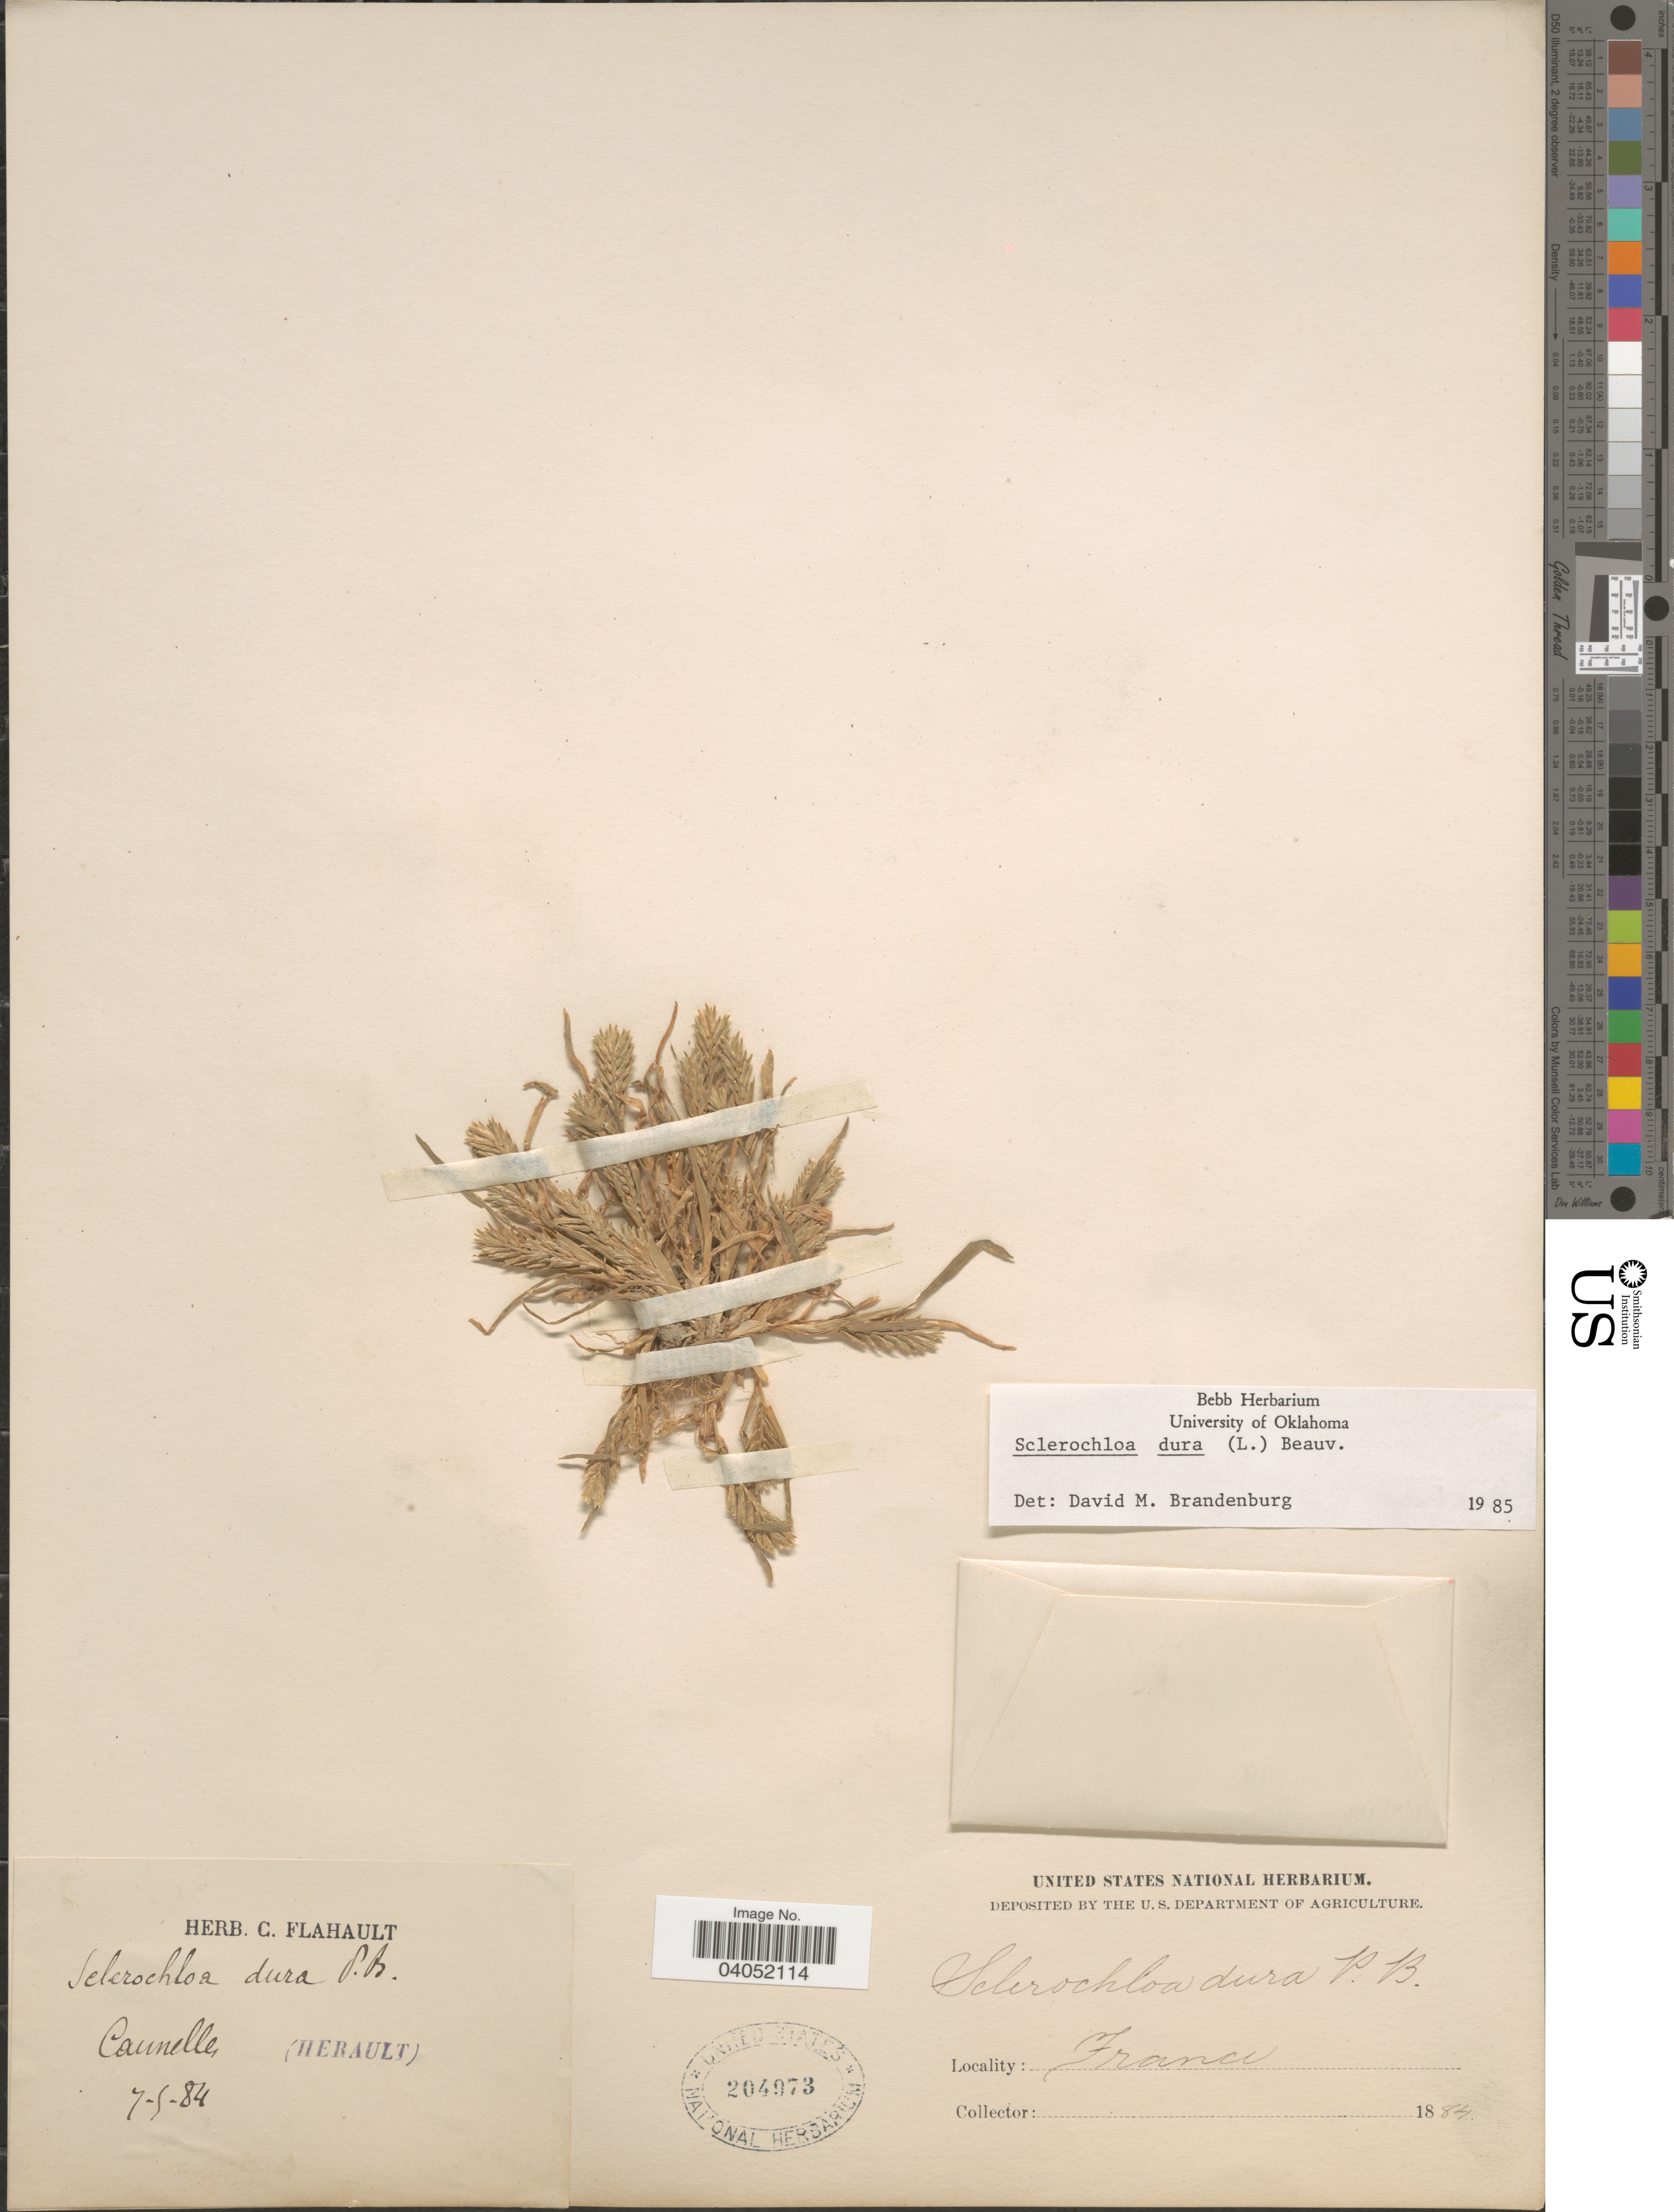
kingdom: Plantae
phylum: Tracheophyta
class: Liliopsida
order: Poales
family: Poaceae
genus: Sclerochloa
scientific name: Sclerochloa dura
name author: (L.) P. Beauv.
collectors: ex herb. C. Flahault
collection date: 1884-05-07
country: France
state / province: Occitanie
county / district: Hérault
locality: Caunelles (Herault).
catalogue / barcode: US 204973